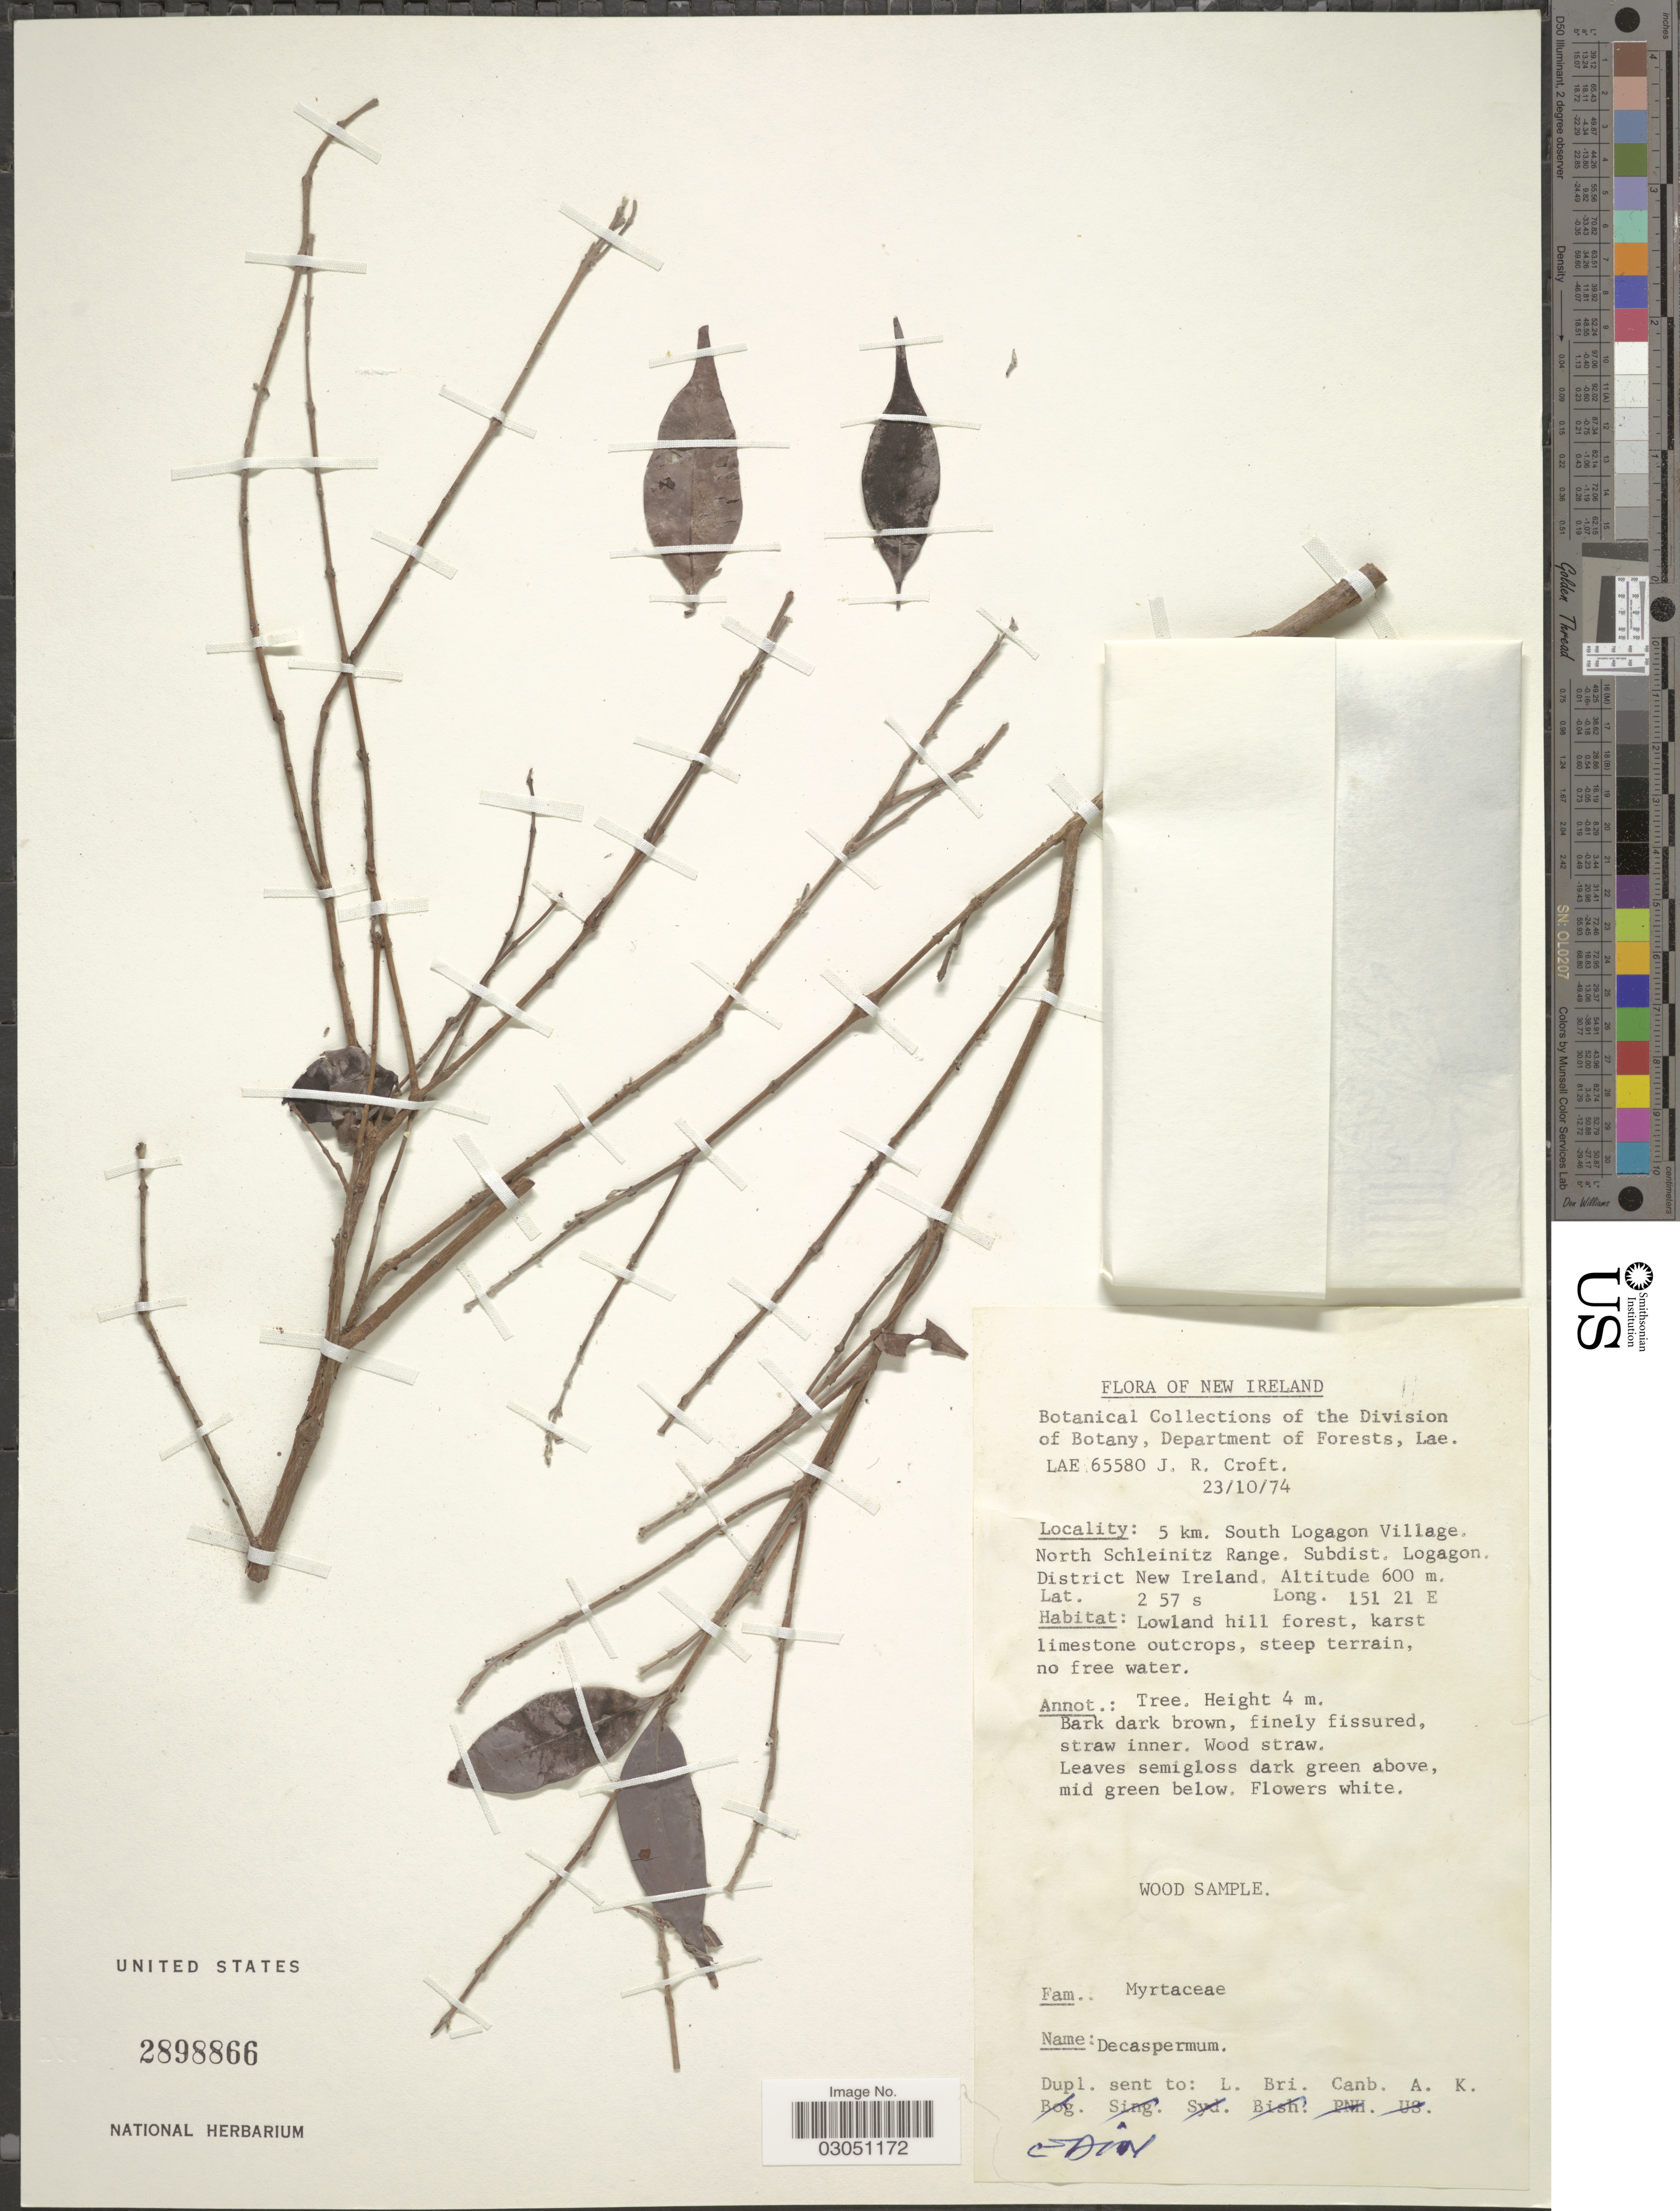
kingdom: Plantae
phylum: Tracheophyta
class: Magnoliopsida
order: Myrtales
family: Myrtaceae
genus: Decaspermum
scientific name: Decaspermum urvillei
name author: (DC.) A.J. Scott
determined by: Scott, A. J.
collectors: J. R. Croft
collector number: LAE65580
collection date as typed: Transcribed d/m/y: 23/10/74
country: Papua New Guinea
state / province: New Ireland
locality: New Ireland. 5 km. South Logagon Village, North Schleinitz Range, Subdist. Logagon, District New Ireland.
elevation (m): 600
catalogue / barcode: US 2898866